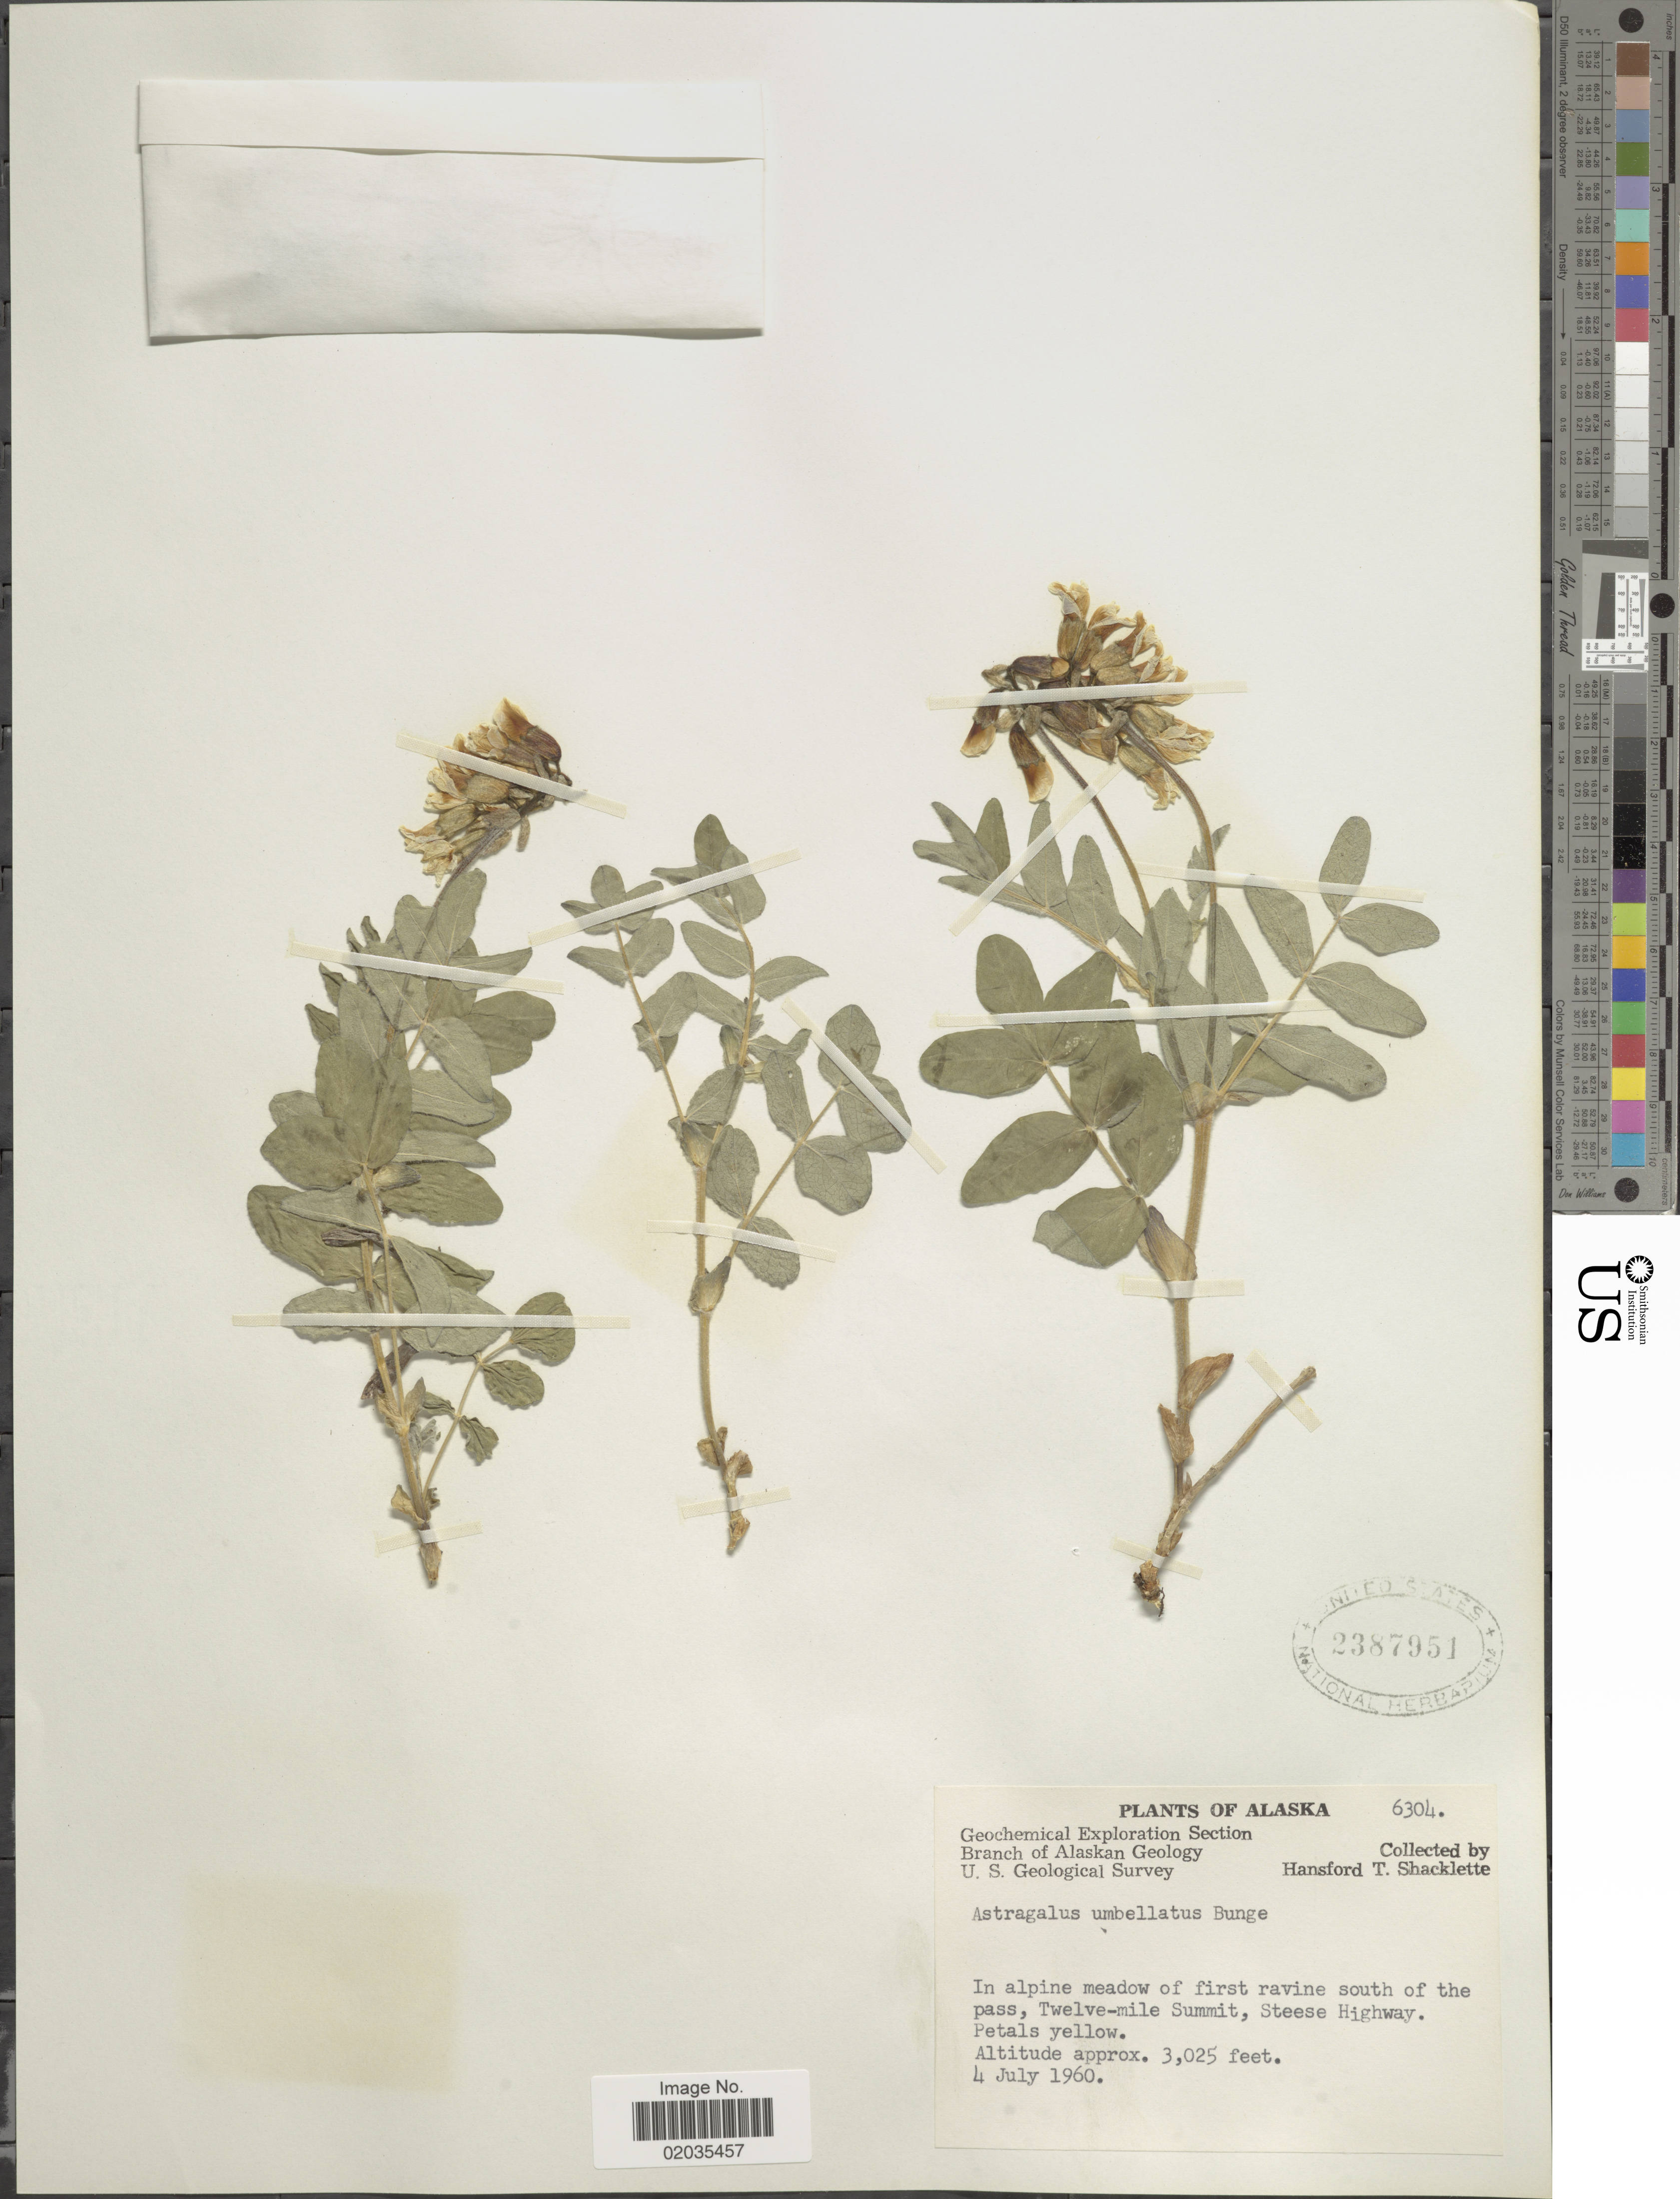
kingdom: Plantae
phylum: Tracheophyta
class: Magnoliopsida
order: Fabales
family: Fabaceae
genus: Astragalus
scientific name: Astragalus umbellatus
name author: Bunge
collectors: H. Shacklette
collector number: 6304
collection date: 1960-07-04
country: United States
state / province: Alaska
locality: First ravine south of the pass, Twelve-mile Summit, Steese Highway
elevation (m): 922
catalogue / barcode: US 2387951